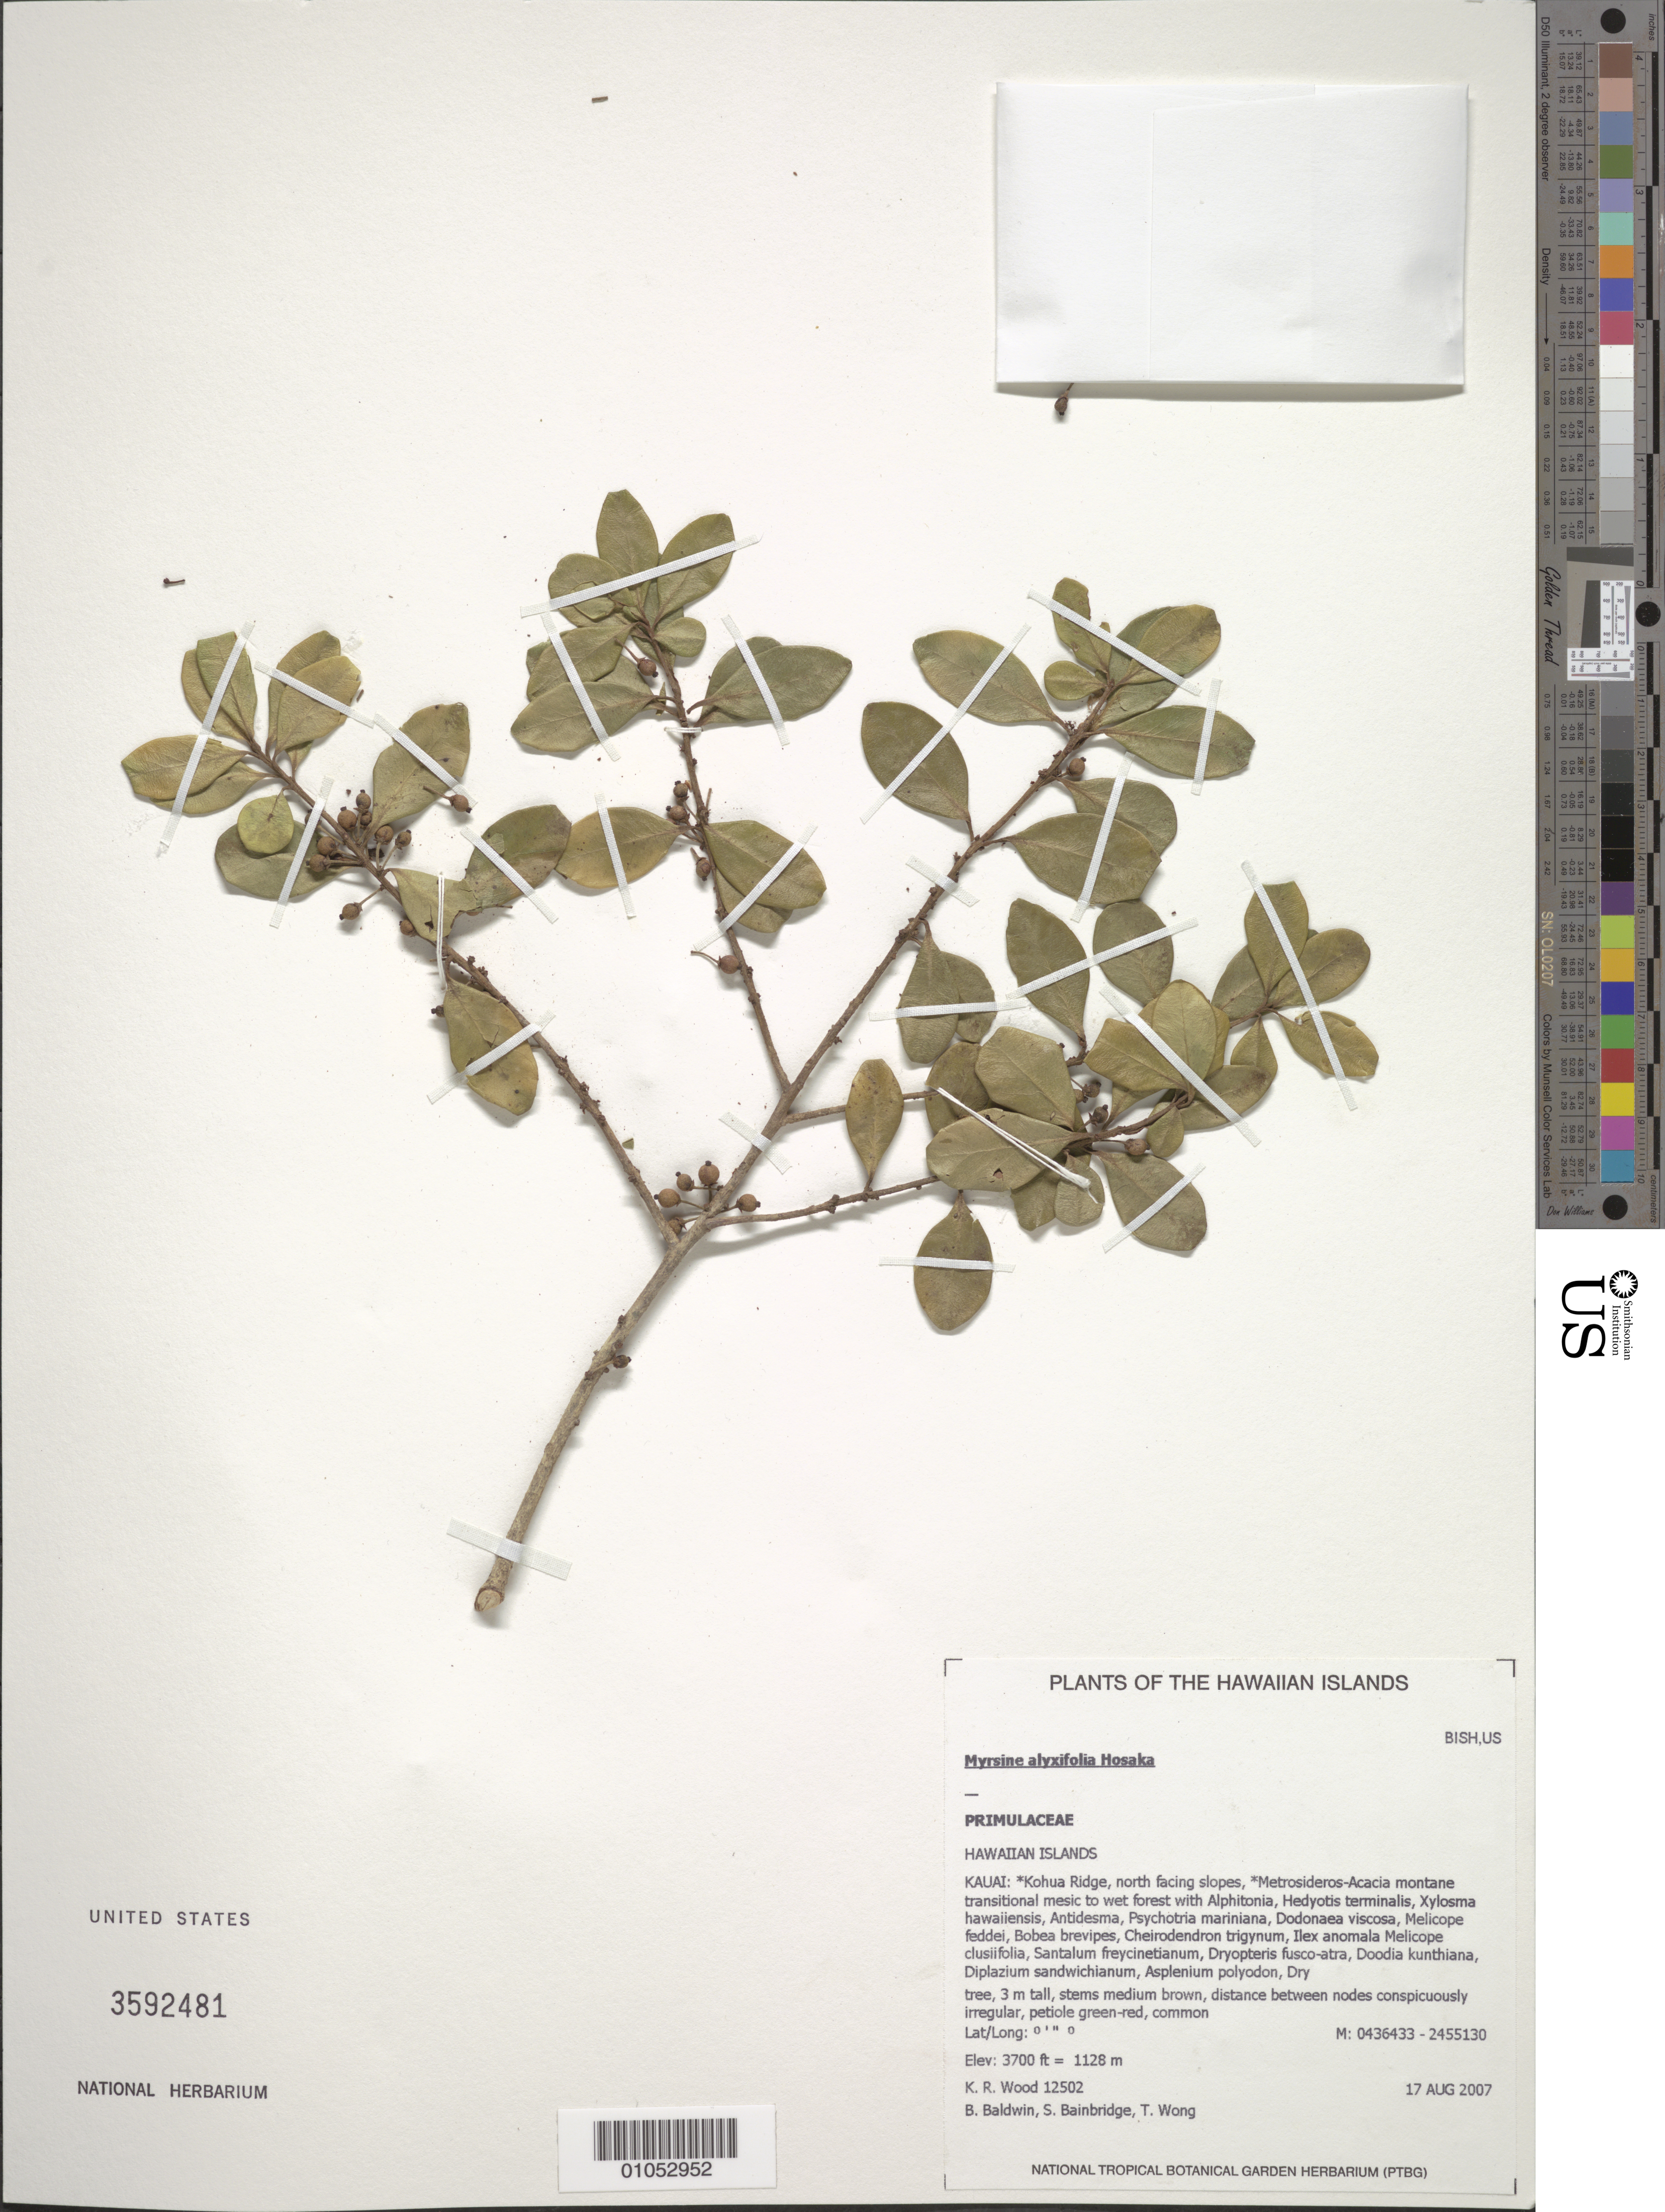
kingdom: Plantae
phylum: Tracheophyta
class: Magnoliopsida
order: Ericales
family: Primulaceae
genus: Myrsine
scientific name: Myrsine alyxifolia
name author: Hosaka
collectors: K. R. Wood, B. Baldwin, S. Bainbridge & T. Wong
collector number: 12502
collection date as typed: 17 Aug 2007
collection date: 2007-08-17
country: United States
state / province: Hawaii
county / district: Kaui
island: Kaua'i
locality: Kohua Ridge, north-facing slopes.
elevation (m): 1128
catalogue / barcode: US 3592481